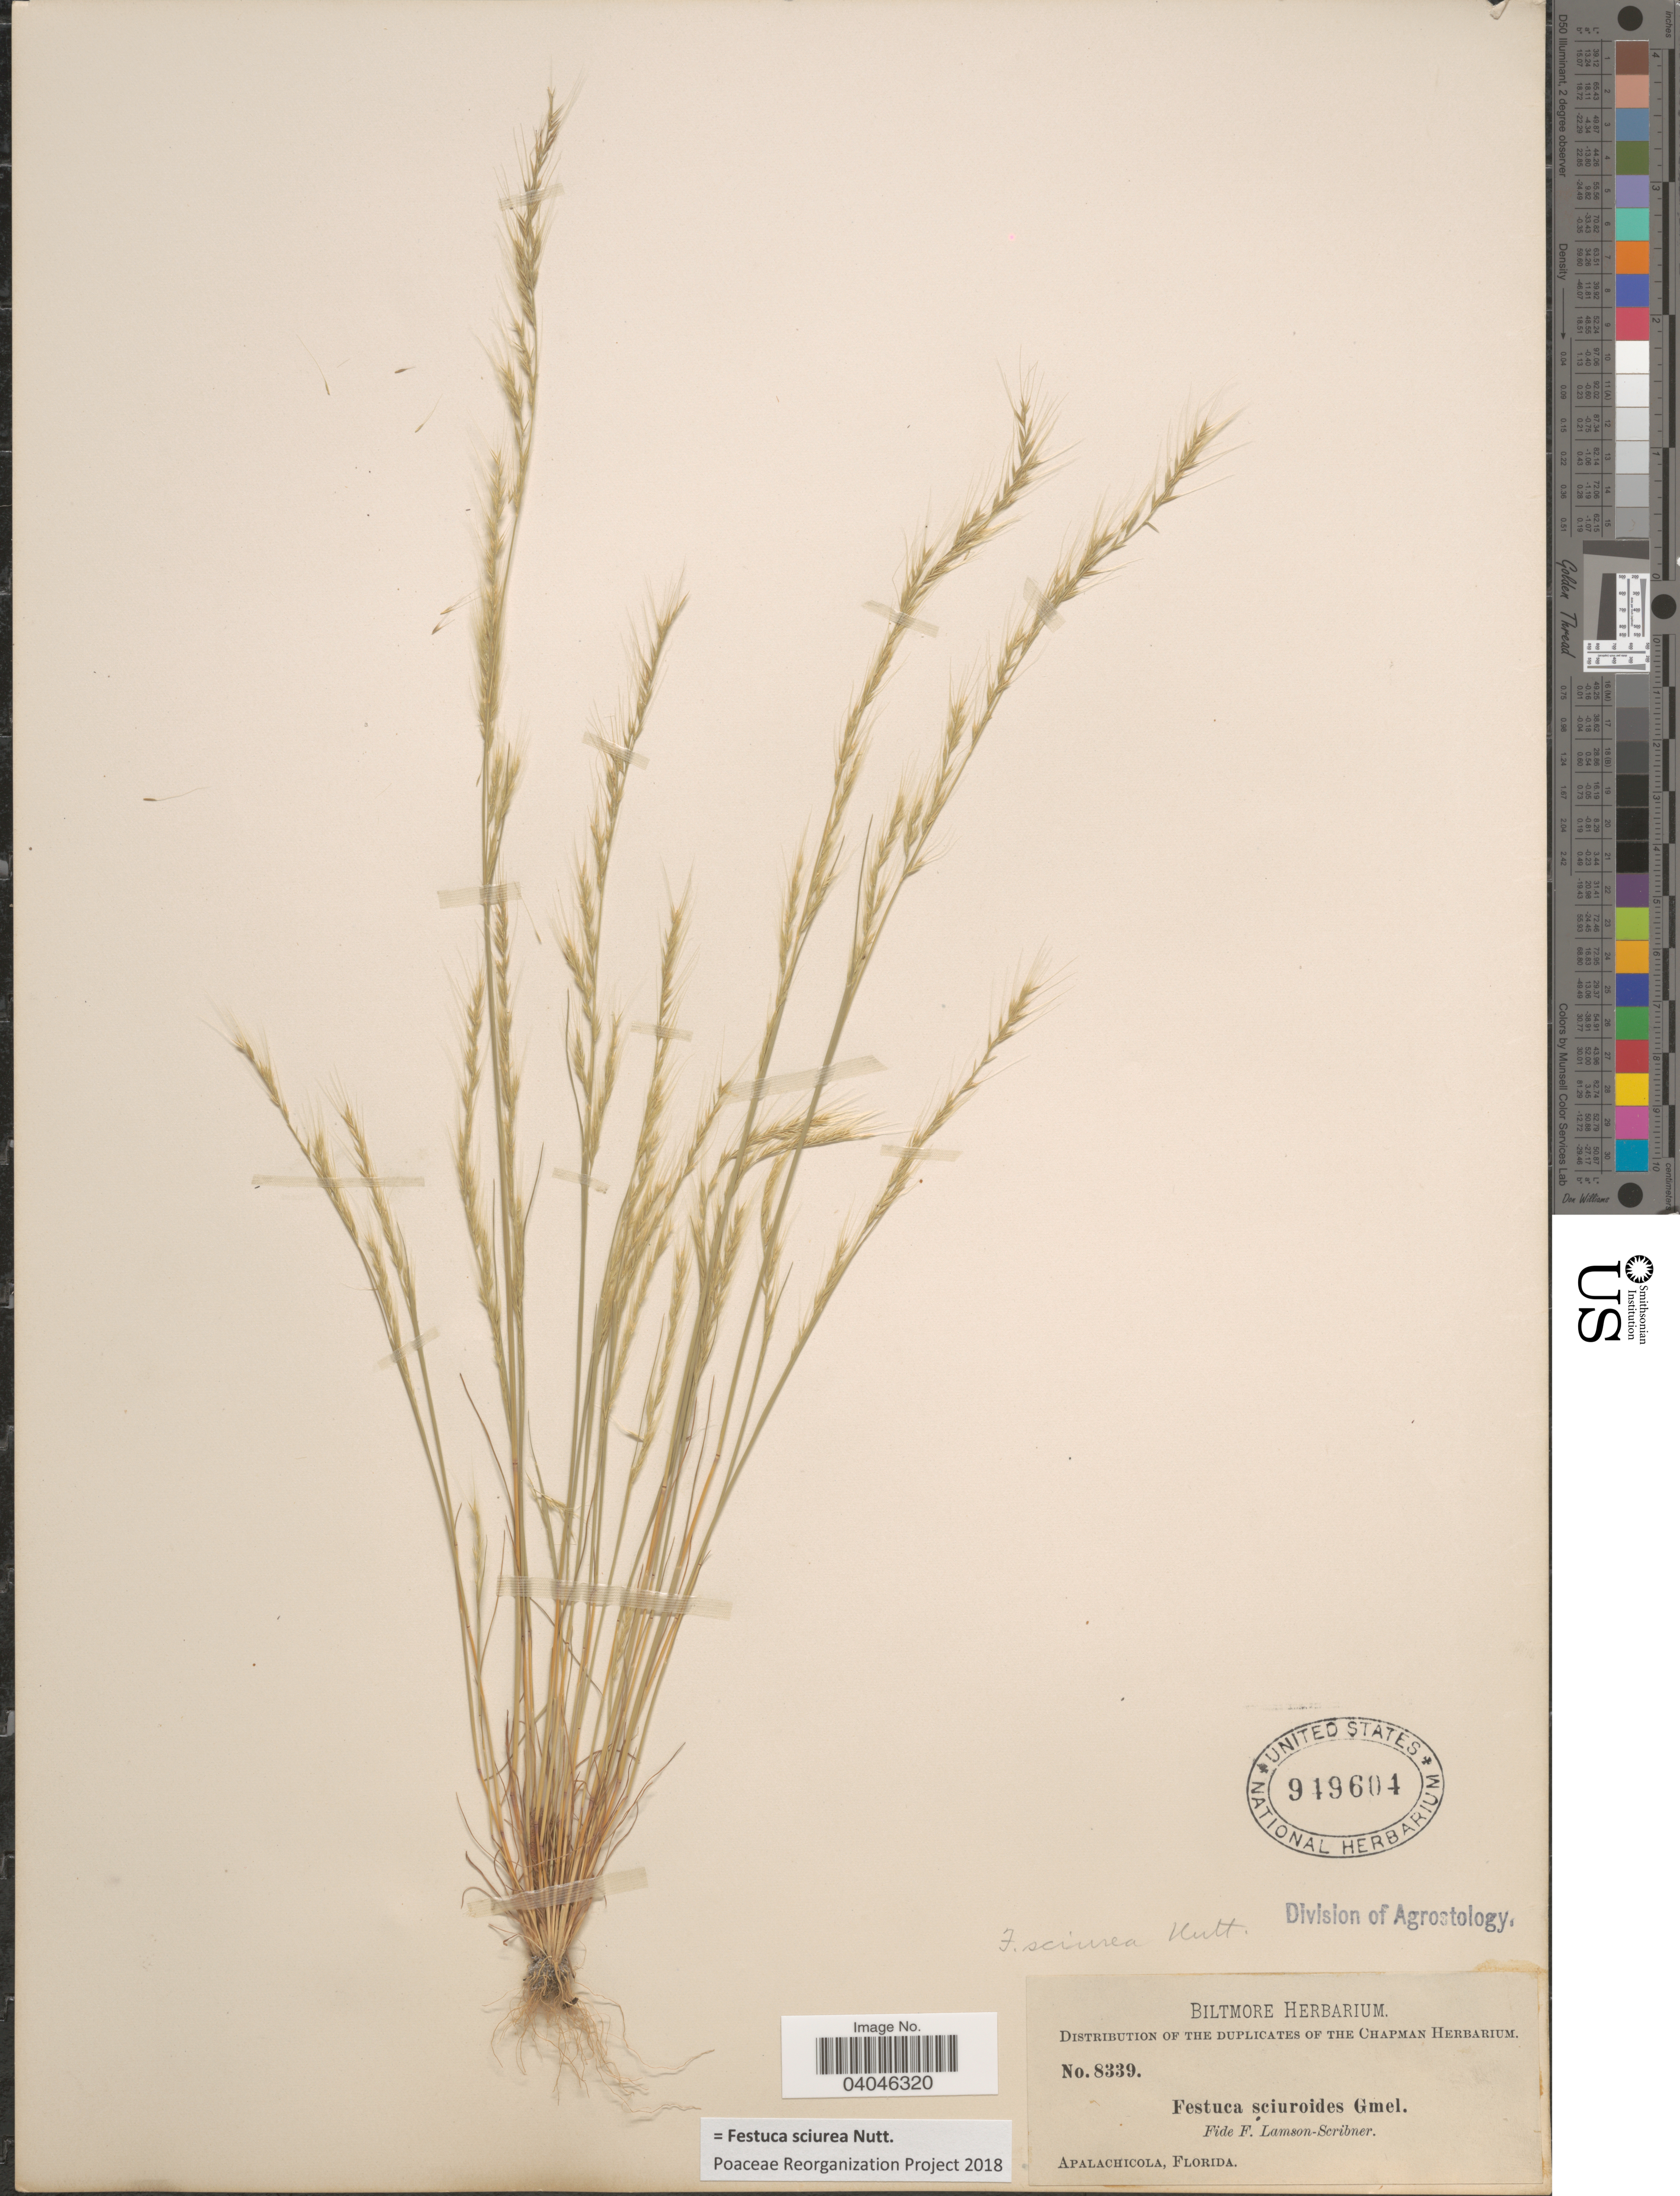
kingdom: Plantae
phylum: Tracheophyta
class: Liliopsida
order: Poales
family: Poaceae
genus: Festuca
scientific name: Festuca sciurea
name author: Nutt.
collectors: ex herb. Biltmore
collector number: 8339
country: United States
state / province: Florida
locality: Apalachicola.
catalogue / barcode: US 949604